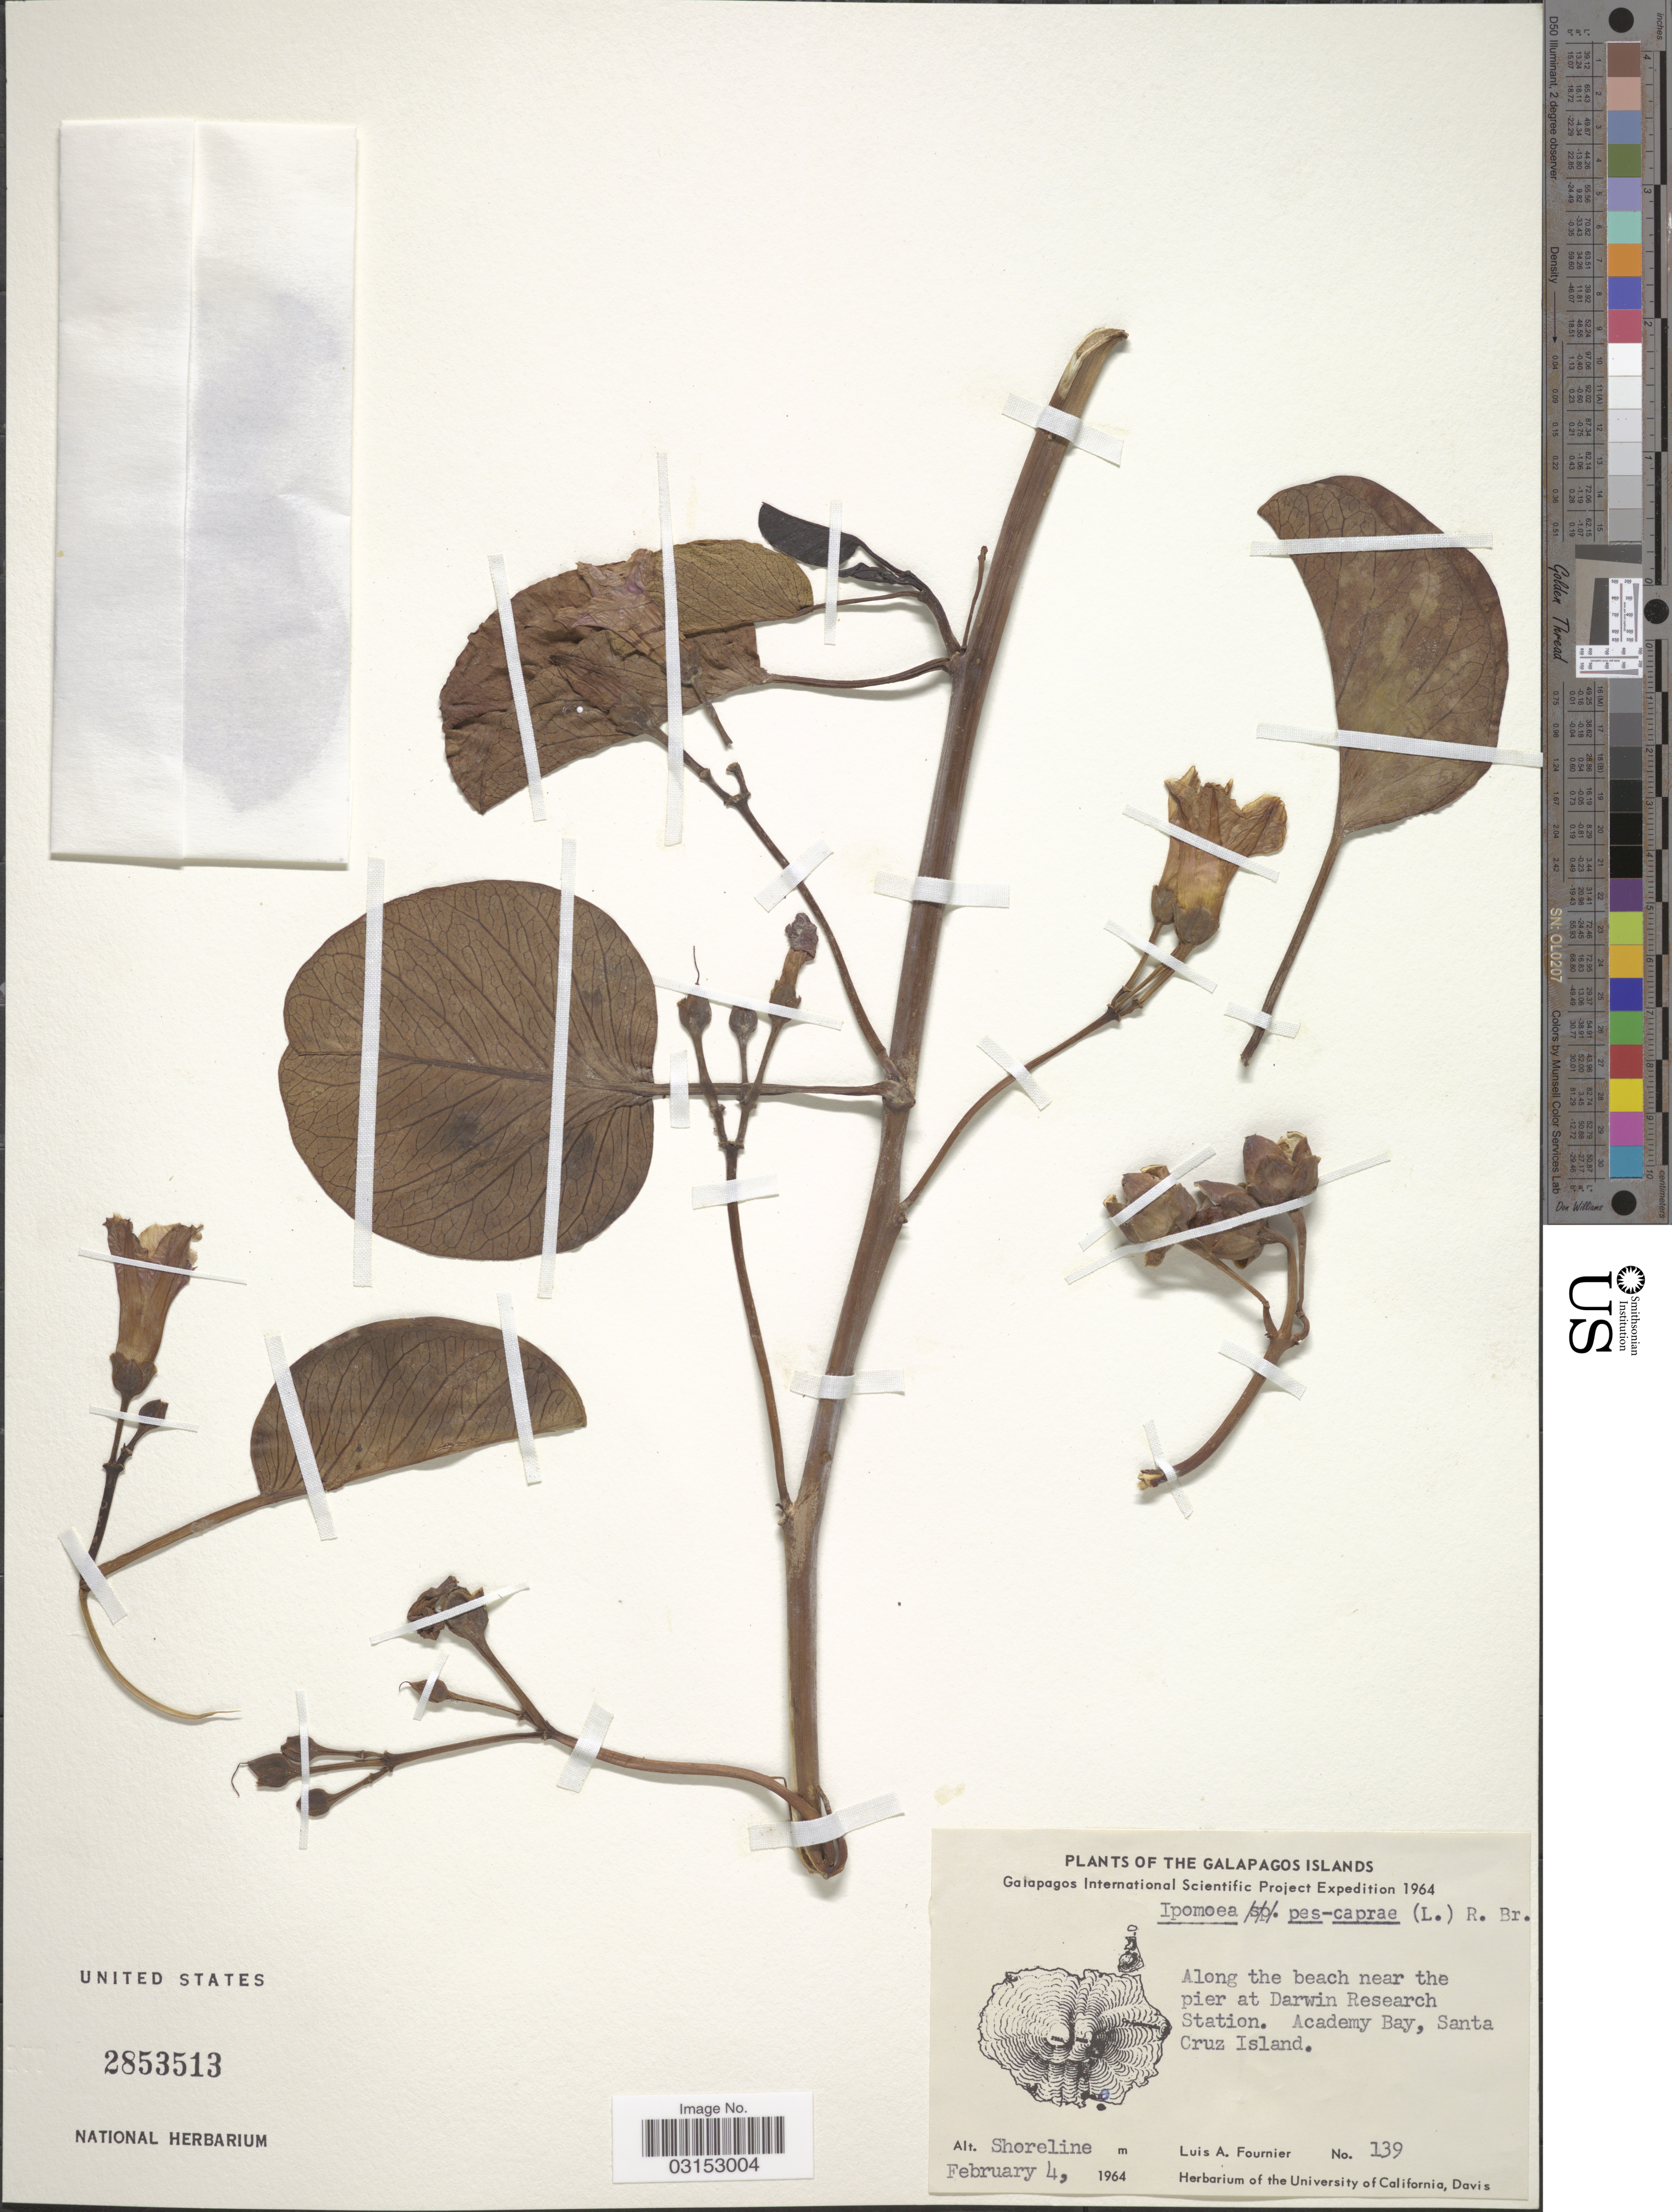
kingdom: Plantae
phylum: Tracheophyta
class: Magnoliopsida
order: Solanales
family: Convolvulaceae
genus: Ipomoea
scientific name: Ipomoea pes-caprae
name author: (L.) R. Br.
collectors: L. A. Fournier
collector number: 139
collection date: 1964-02-04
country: Ecuador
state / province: Colón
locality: The Galapagos Islands. Along the beach near the pier at Darwin Research Station. Academy Bay, Santa Cruz Island.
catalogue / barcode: US 2853513